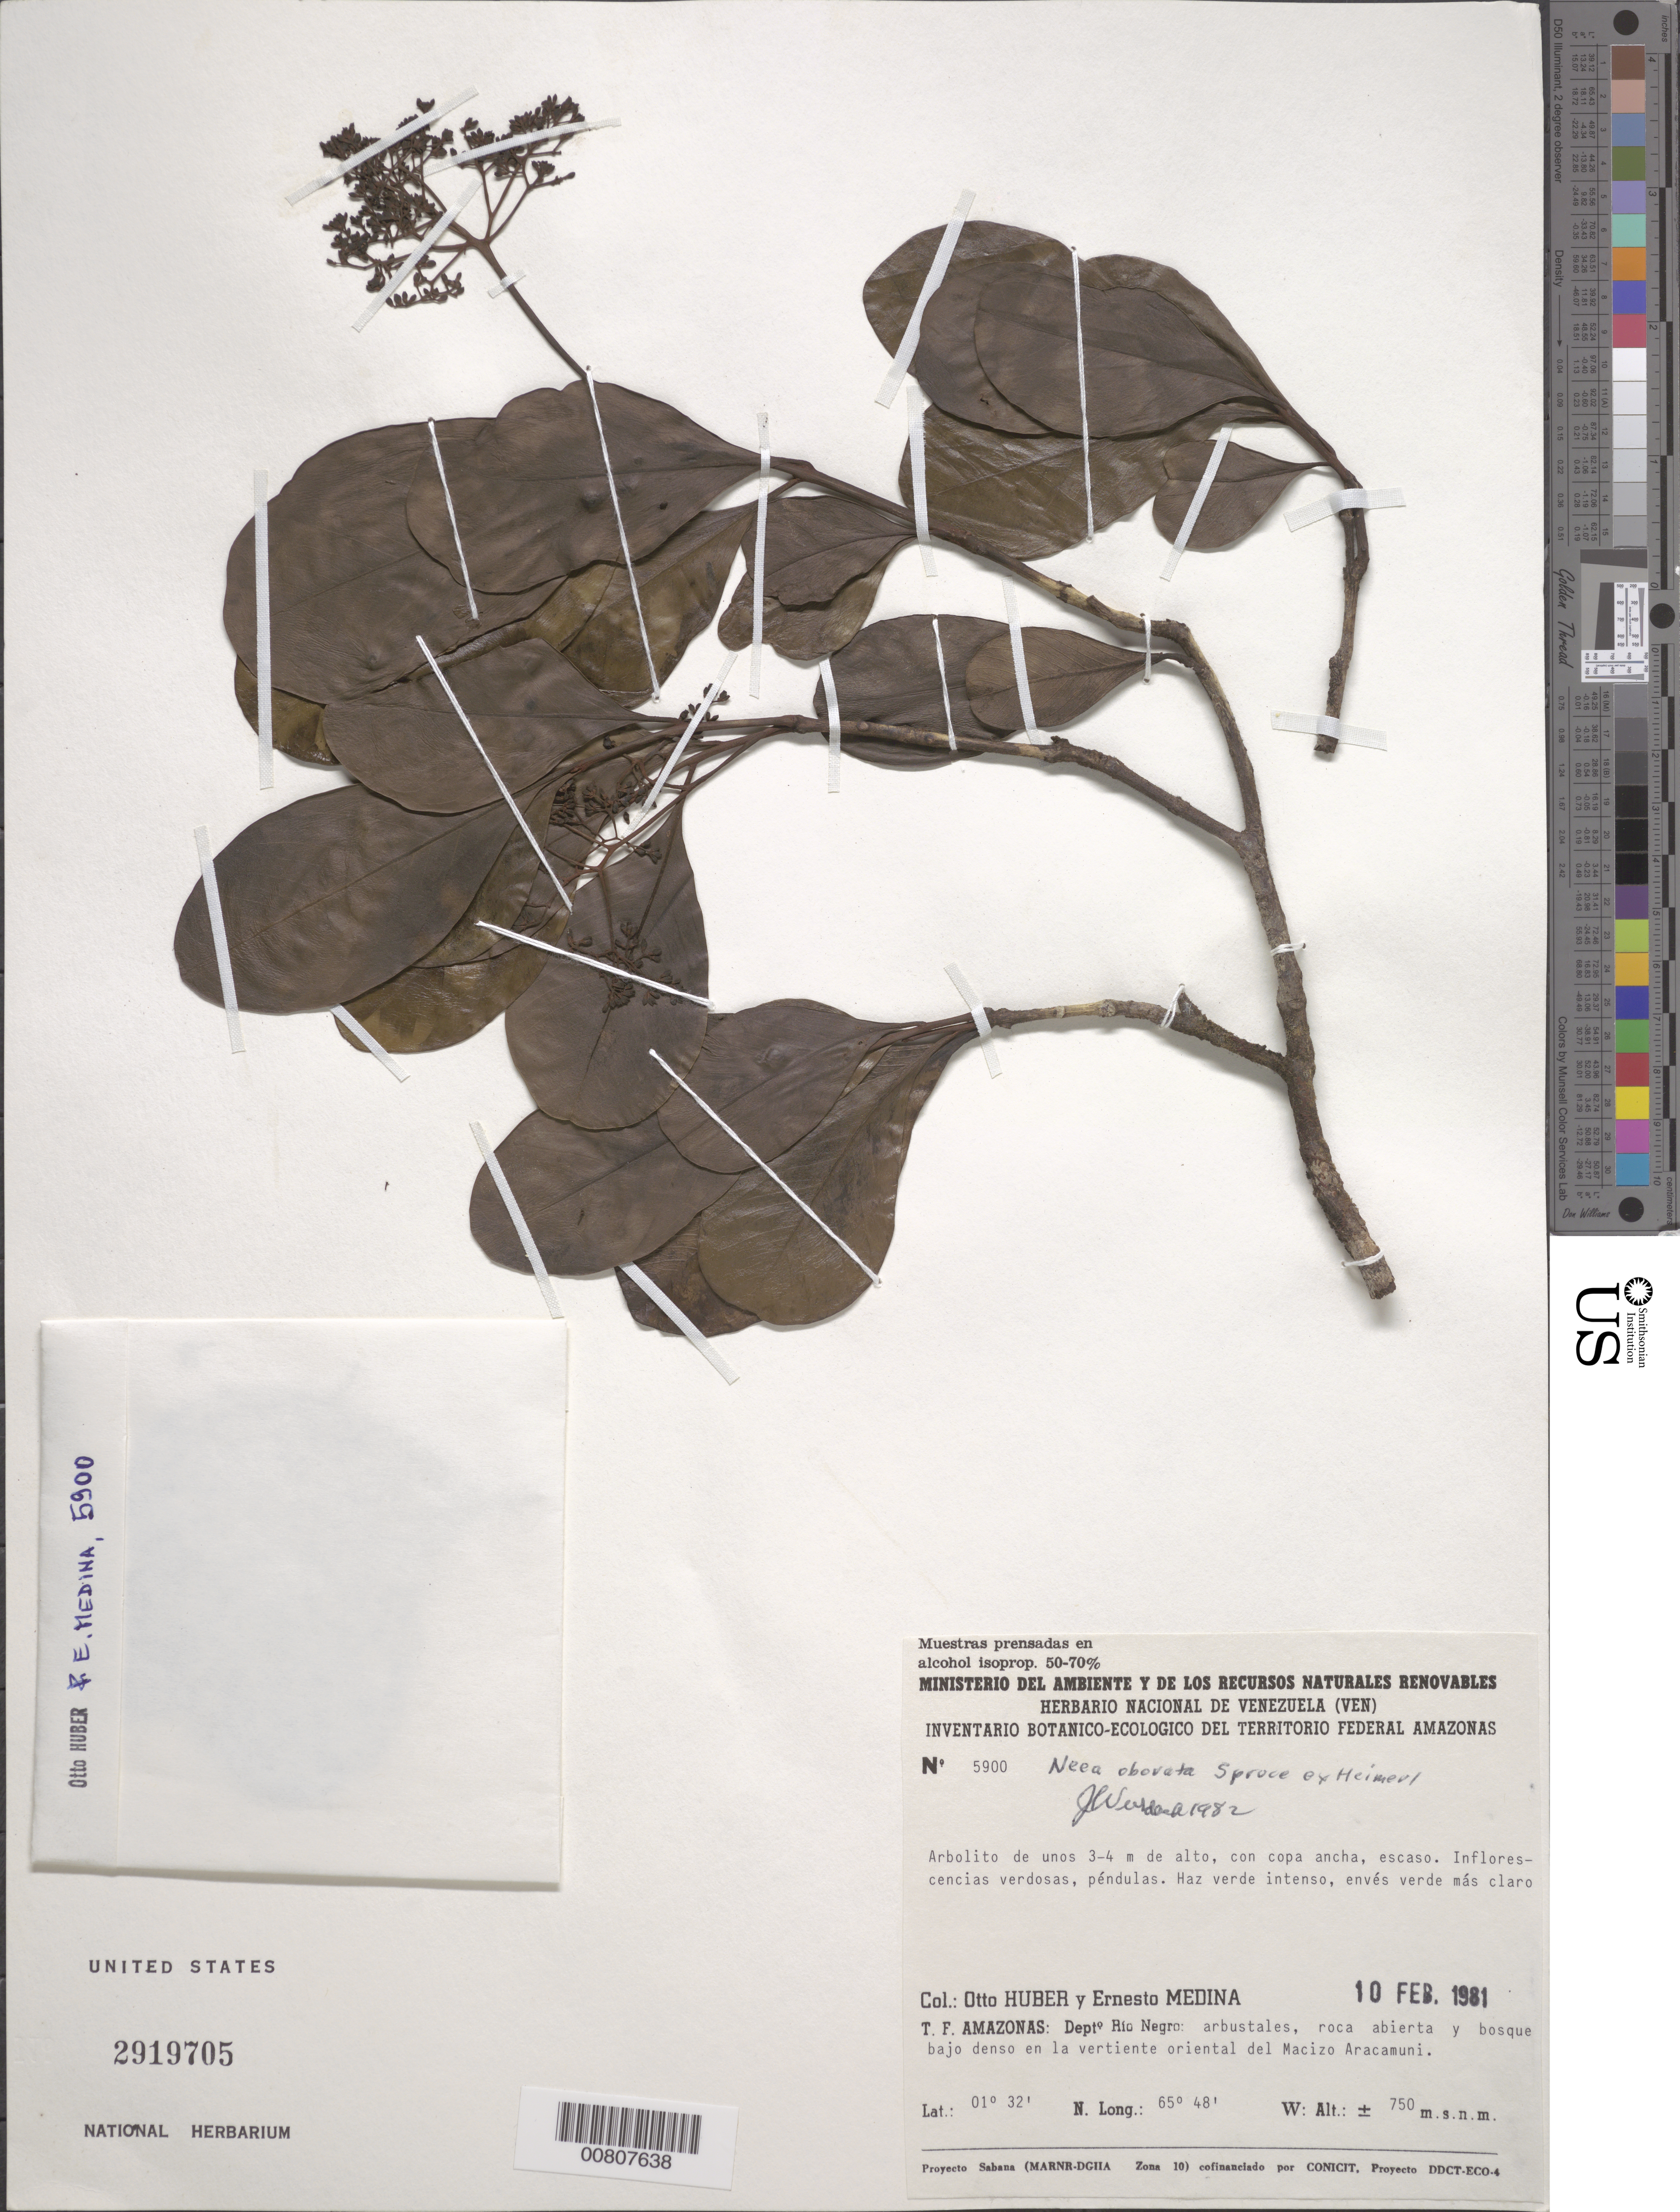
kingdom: Plantae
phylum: Tracheophyta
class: Magnoliopsida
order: Caryophyllales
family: Nyctaginaceae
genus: Neea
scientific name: Neea obovata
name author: Spruce ex Heimerl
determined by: Wurdack, John J., (US), US (UNITED STATES)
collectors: O. Huber & E. Medina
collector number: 5900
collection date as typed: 10-Feb-81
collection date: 1981-02-10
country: Venezuela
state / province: Amazonas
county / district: Río Negro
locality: Macizo Aracamuni, en la veritente oriental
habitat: Arbustales, roca abierta y bosque bajo denso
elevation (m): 750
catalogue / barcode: US 2919705